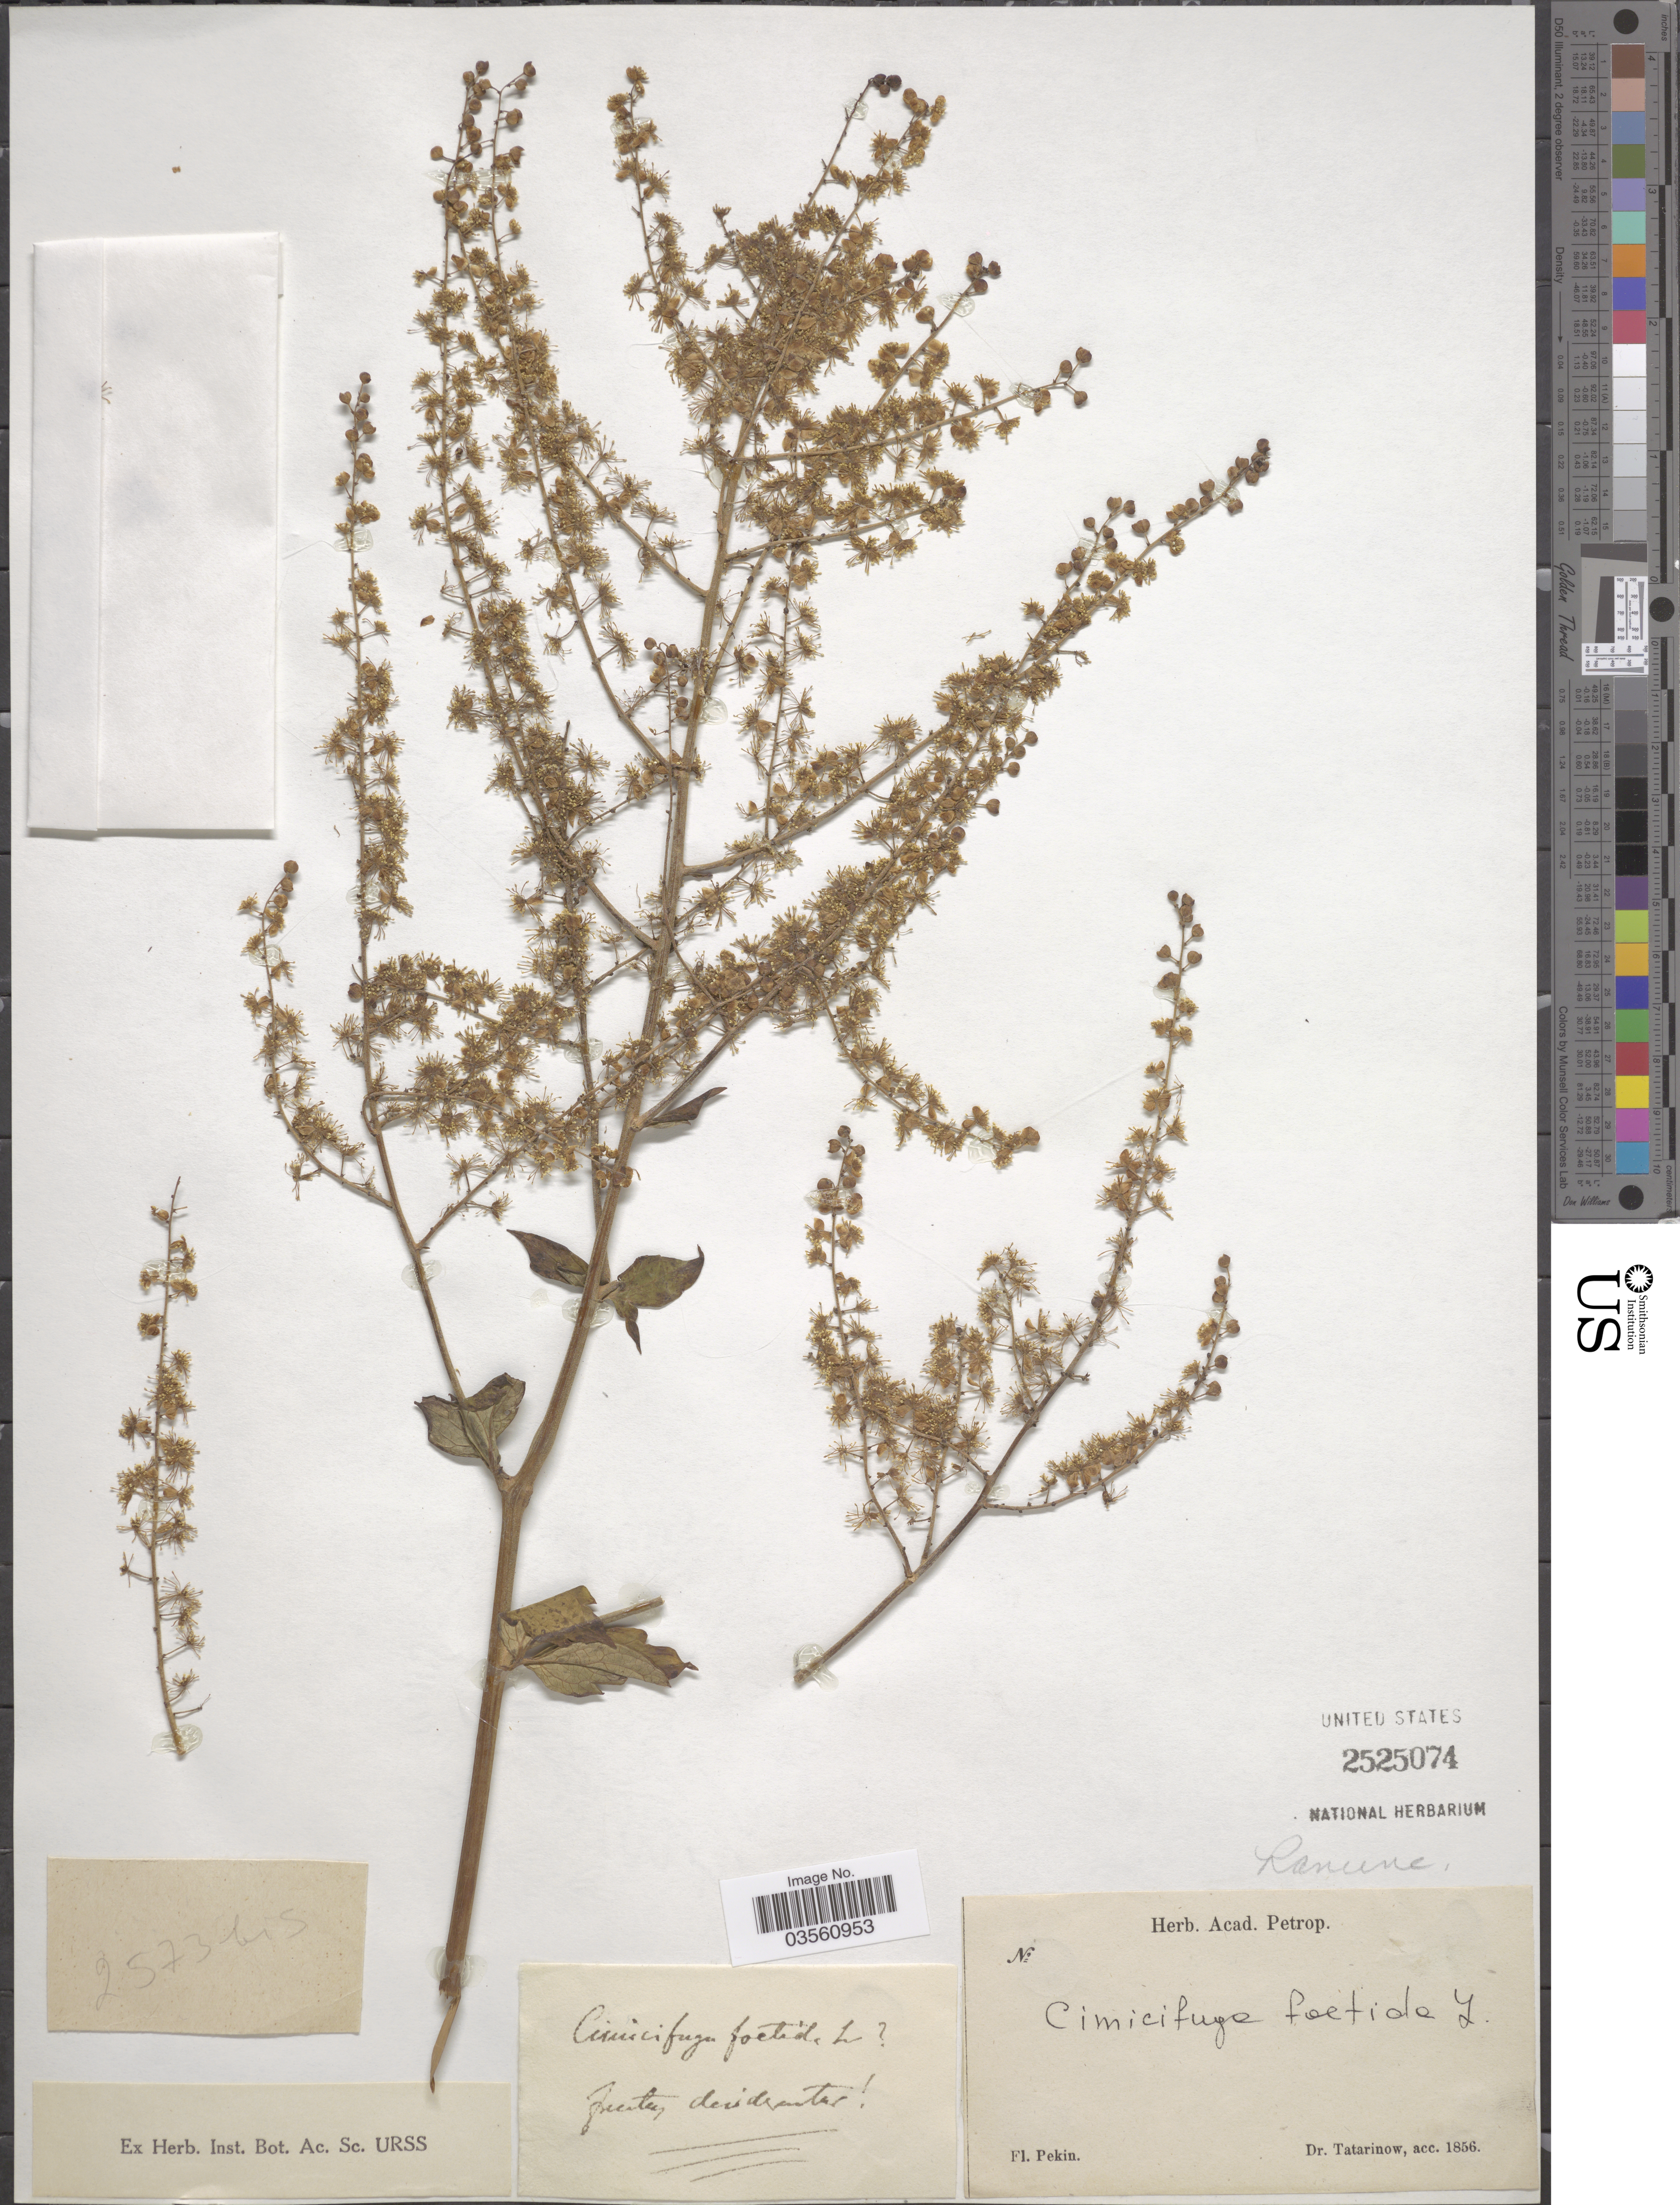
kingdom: Plantae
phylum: Tracheophyta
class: Magnoliopsida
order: Ranunculales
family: Ranunculaceae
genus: Actaea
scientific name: Actaea cimicifuga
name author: L.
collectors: -. Tatarinow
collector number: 2573bis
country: China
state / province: Beijing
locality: Pekin.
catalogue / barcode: US 2525074